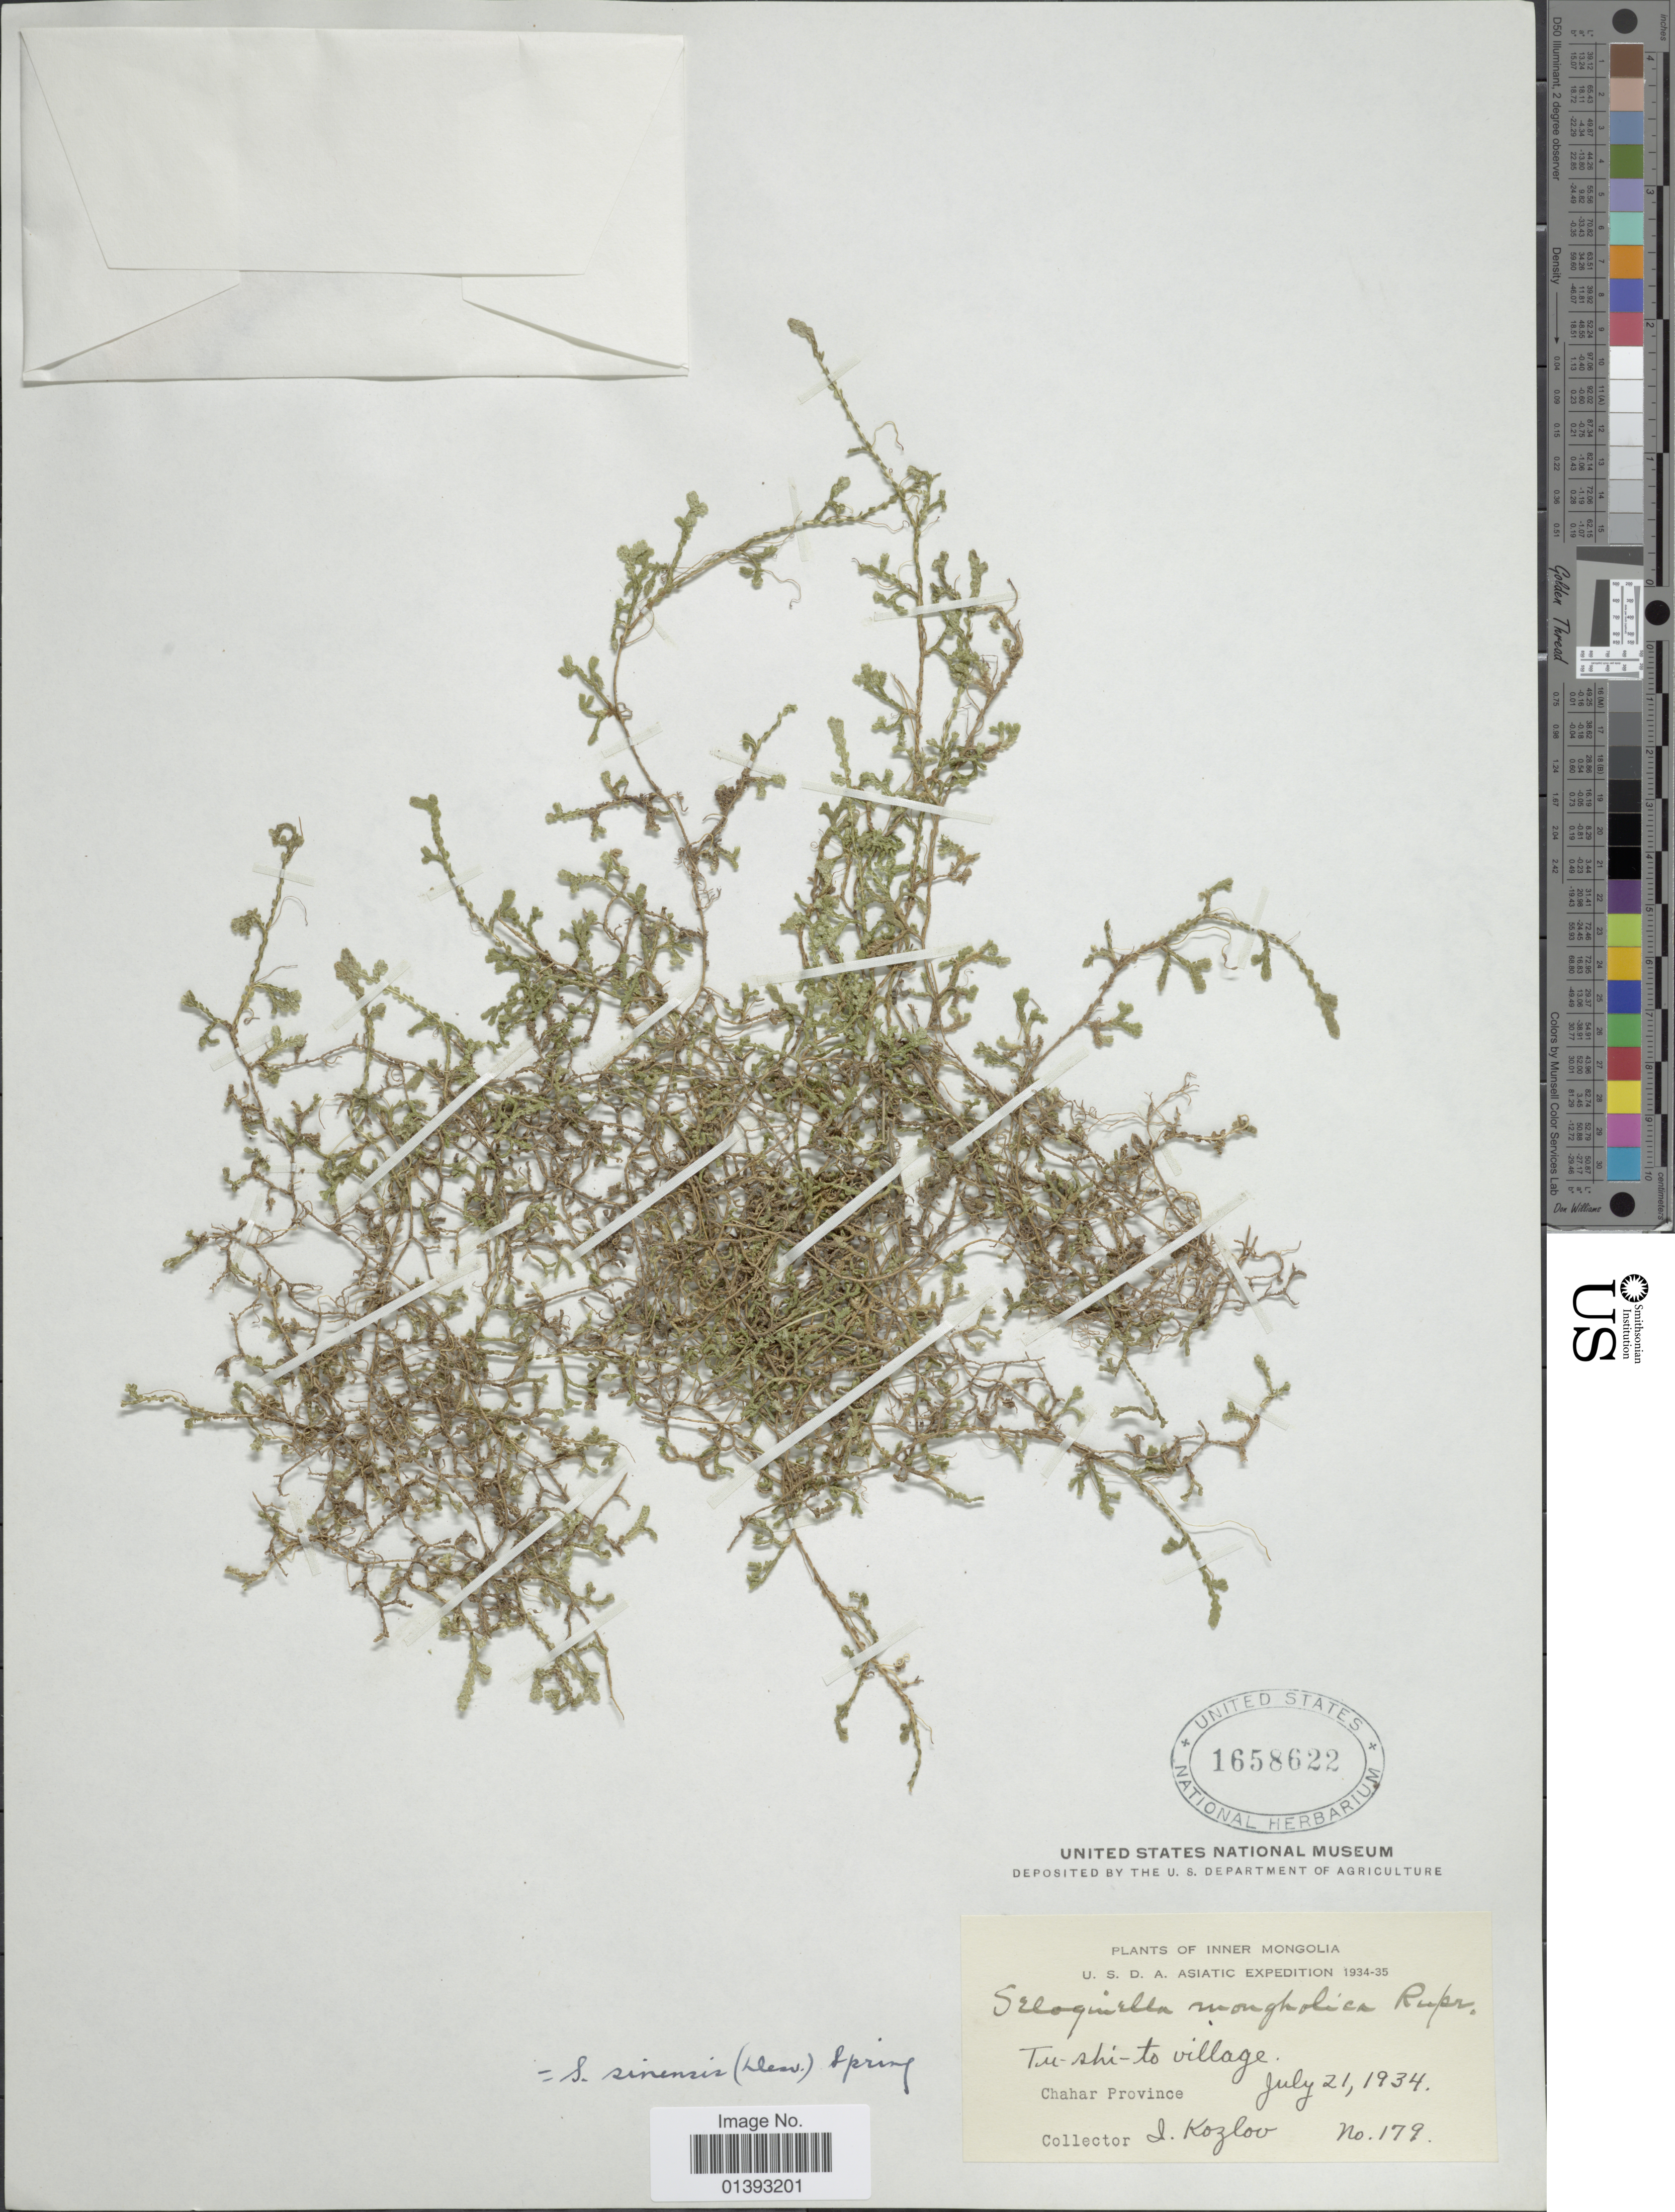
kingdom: Plantae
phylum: Tracheophyta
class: Lycopodiopsida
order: Selaginellales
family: Selaginellaceae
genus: Selaginella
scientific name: Selaginella sinensis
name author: (Desv.) Spring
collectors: I. Kozlov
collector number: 179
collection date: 1934-07-21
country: Mongolia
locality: Inner Mongolia, Tu-shi-to village, Chahar province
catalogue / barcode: US 1658622